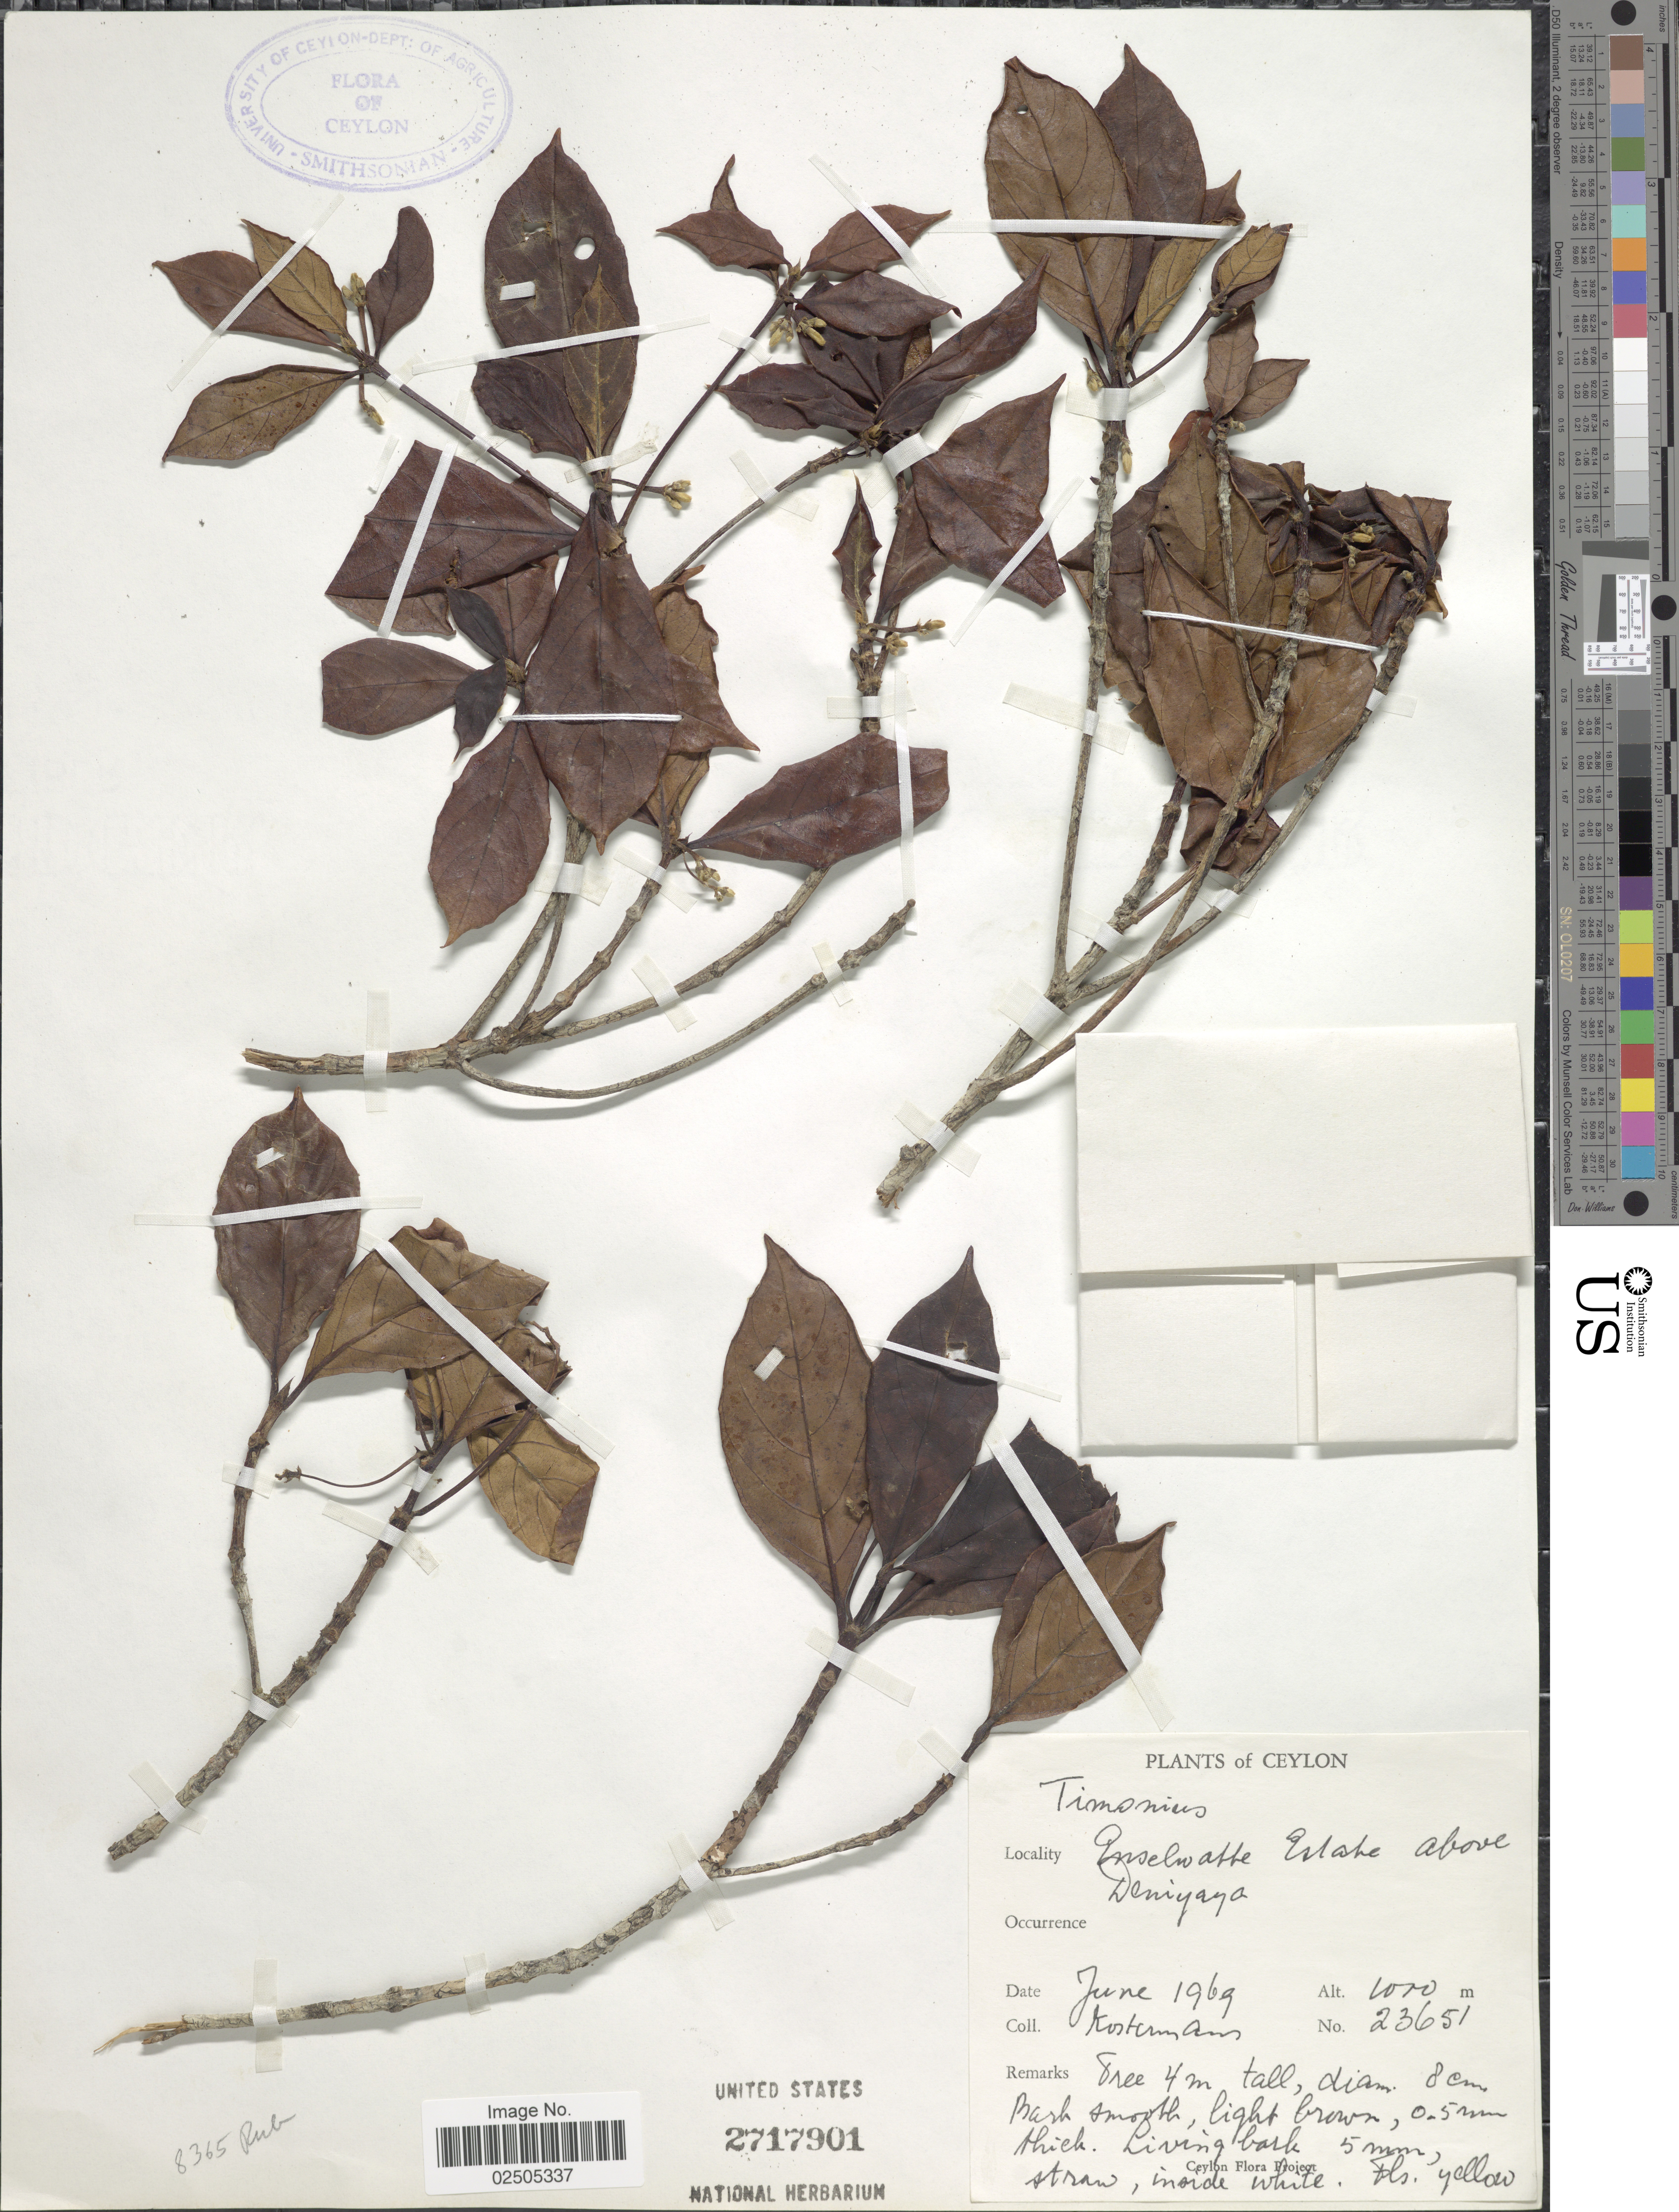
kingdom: Plantae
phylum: Tracheophyta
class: Magnoliopsida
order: Gentianales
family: Rubiaceae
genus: Timonius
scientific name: Timonius sp.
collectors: Kostermans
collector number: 23651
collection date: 1969-06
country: Sri Lanka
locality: Ceylon, Enselwatte Estate above Deniyaya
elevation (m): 1000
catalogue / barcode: US 2717901